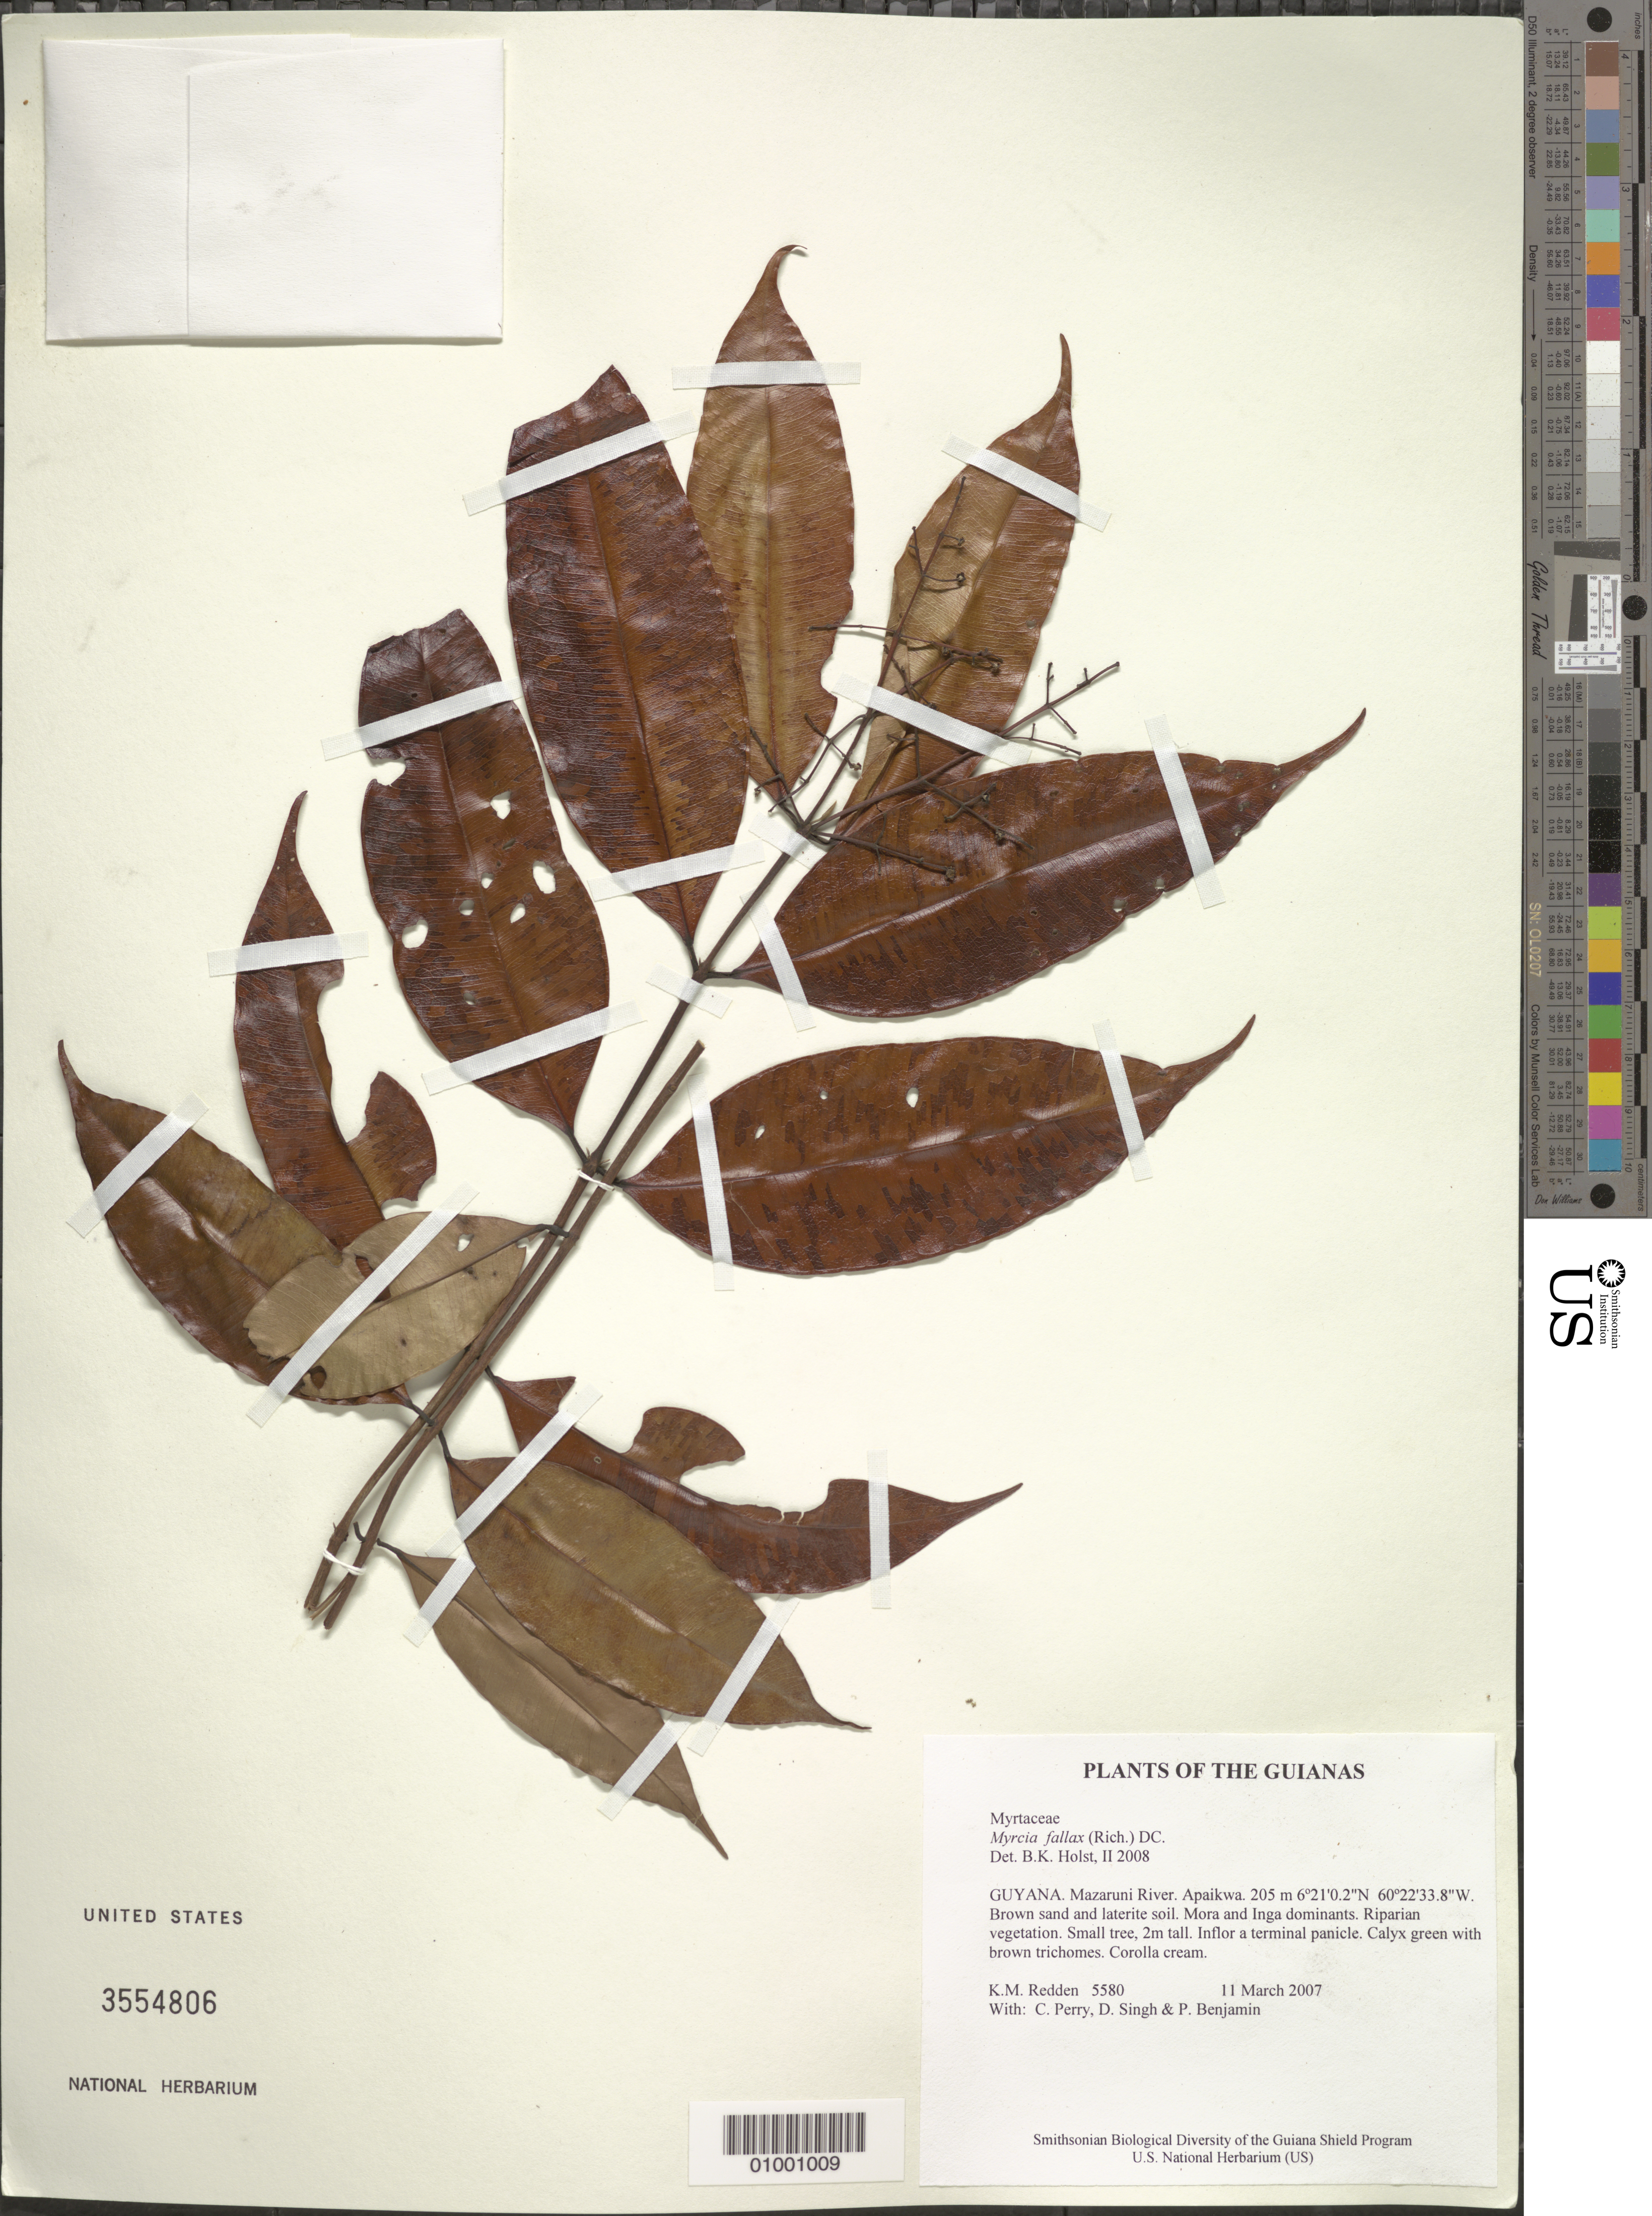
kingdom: Plantae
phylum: Tracheophyta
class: Magnoliopsida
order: Myrtales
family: Myrtaceae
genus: Myrcia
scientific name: Myrcia fallax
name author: (Rich.) DC.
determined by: Holst, Bruce K.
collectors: K. M. Redden, C. Perry, D. Singh & P. Benjamin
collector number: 5580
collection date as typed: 11 March 2007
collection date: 2007-03-11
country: Guyana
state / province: Cuyuni-Mazaruni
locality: Mazaruni River. Apaikwa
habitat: Brown sand and laterite soil. Mora and Inga dominant. Riparian vegetation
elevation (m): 205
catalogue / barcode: US 3554806